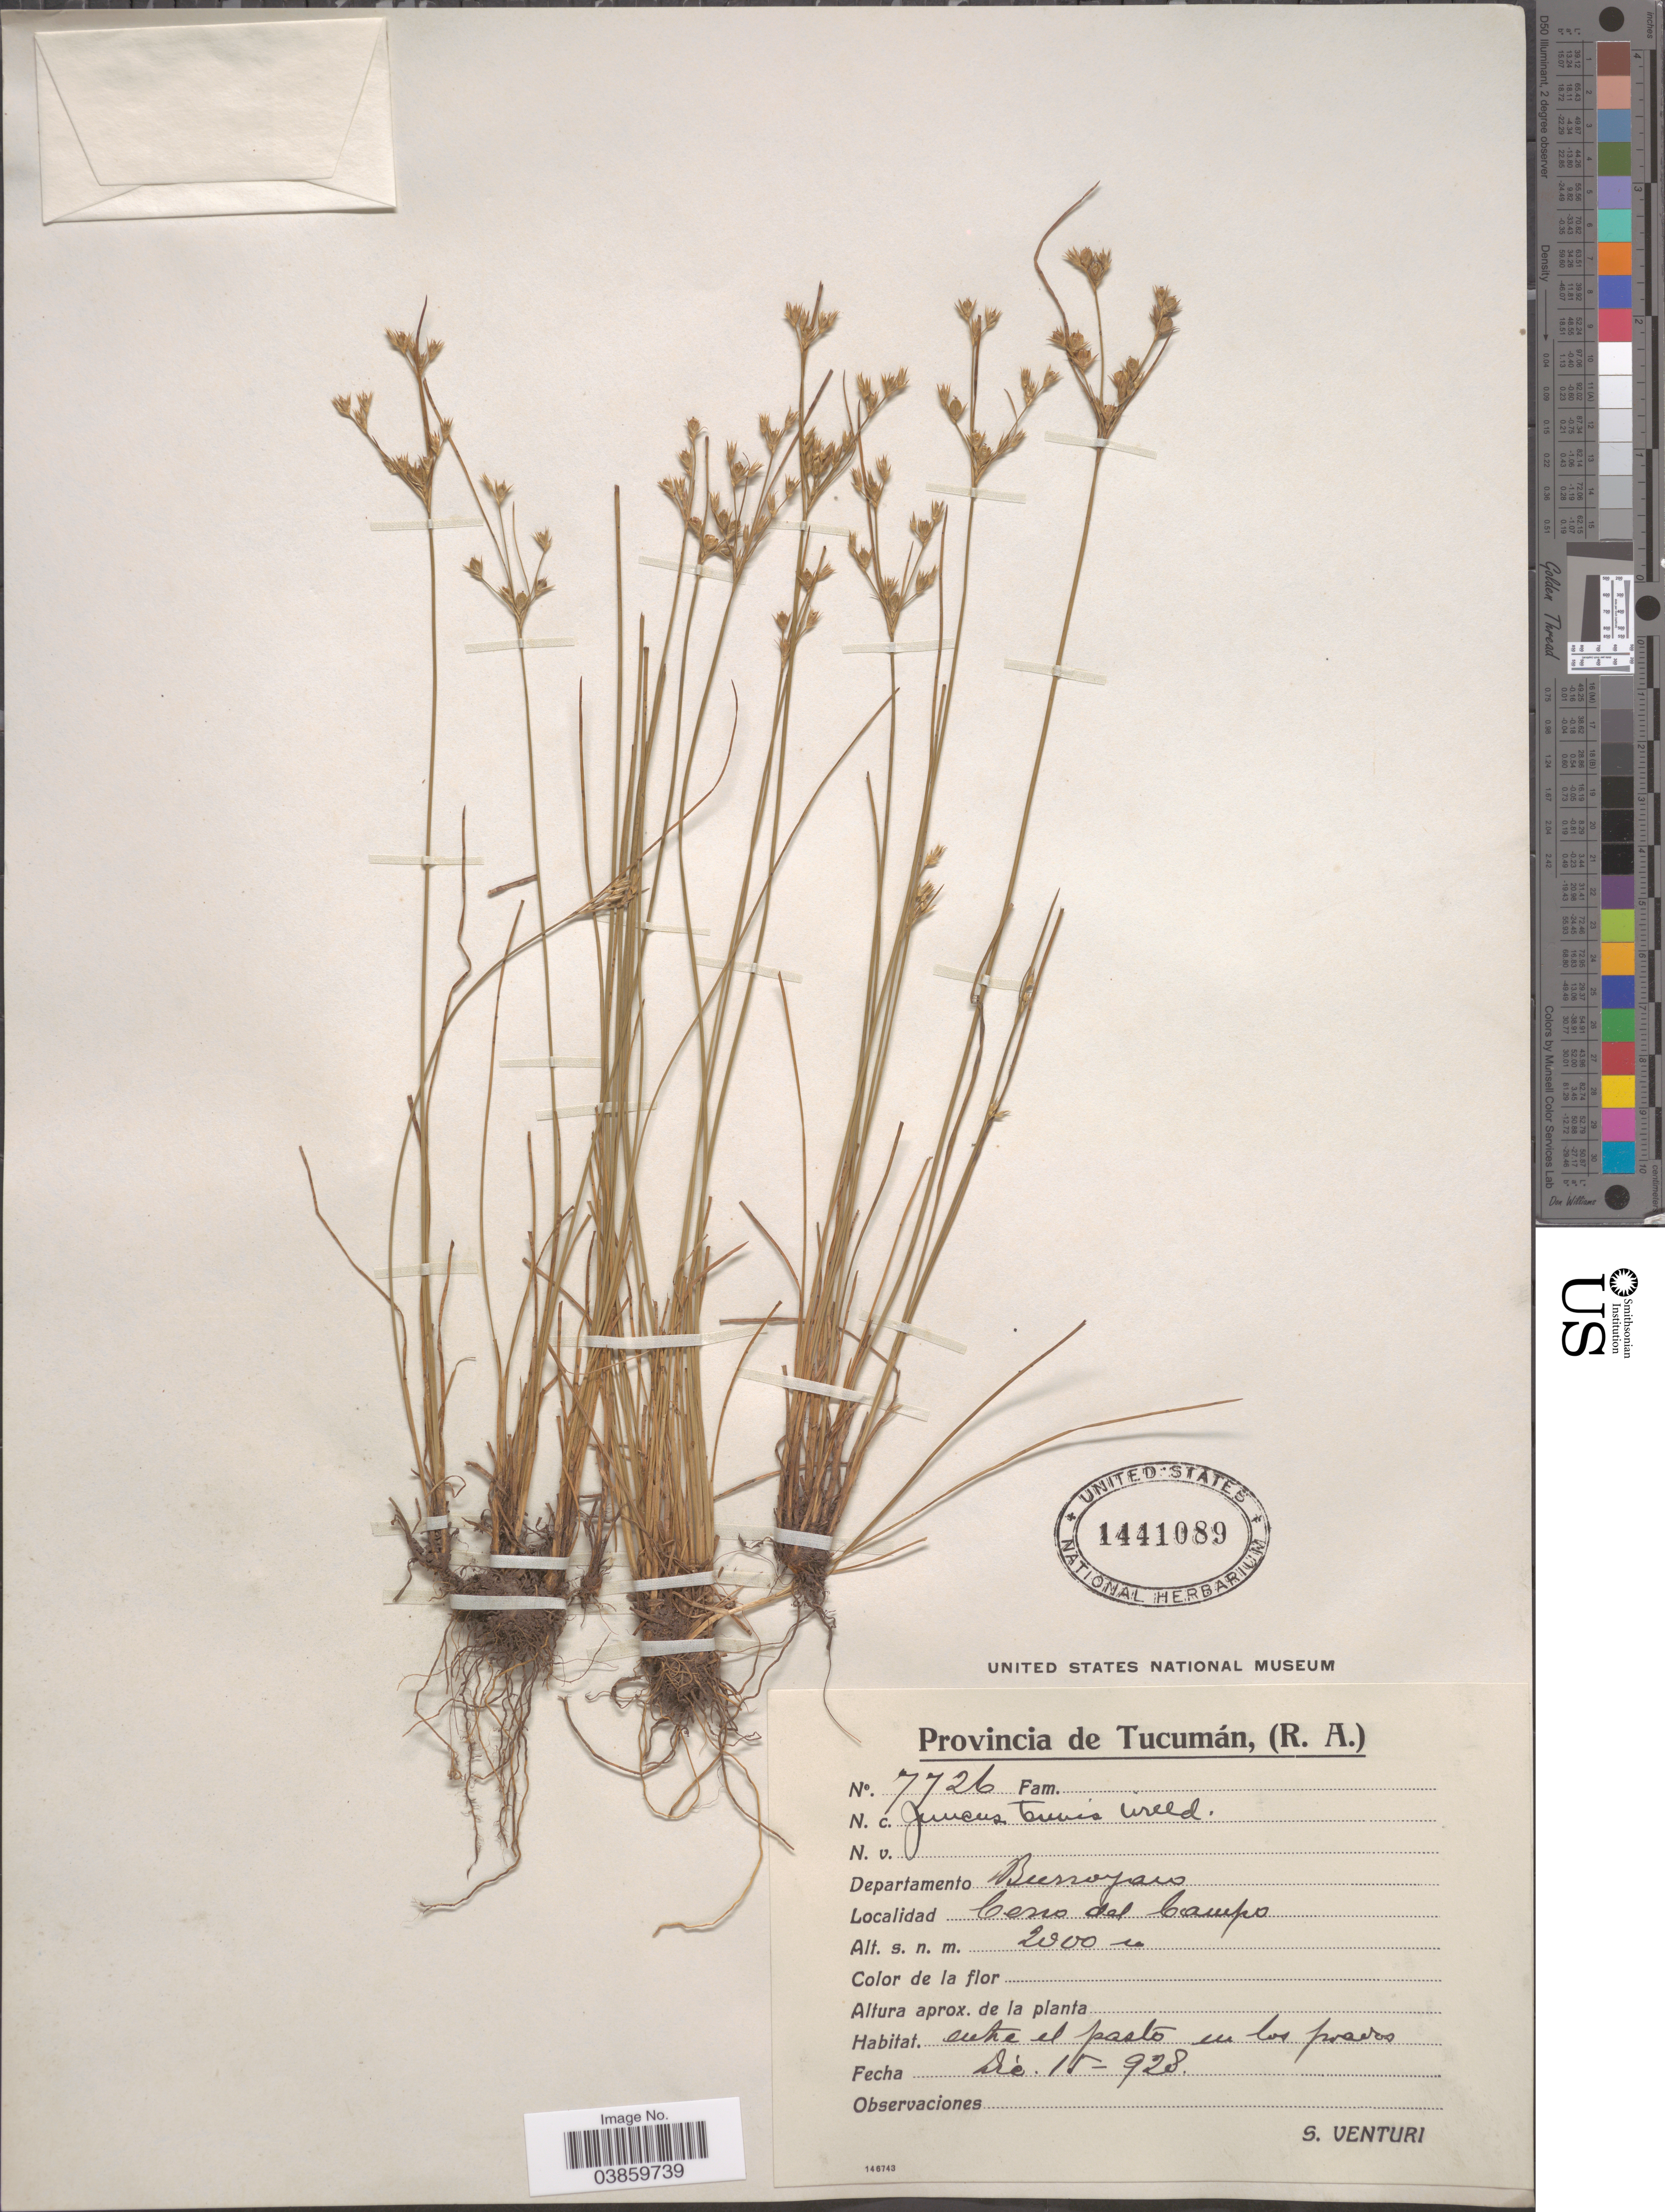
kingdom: Plantae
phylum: Tracheophyta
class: Liliopsida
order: Poales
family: Juncaceae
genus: Juncus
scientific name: Juncus tenuis var. tenuis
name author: Willd.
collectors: S. Venturi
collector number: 7726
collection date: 1928-12-15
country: Argentina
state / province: Tucuman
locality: Departamento Burroyaco. Cerro del Campo.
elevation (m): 2000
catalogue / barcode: US 1441089